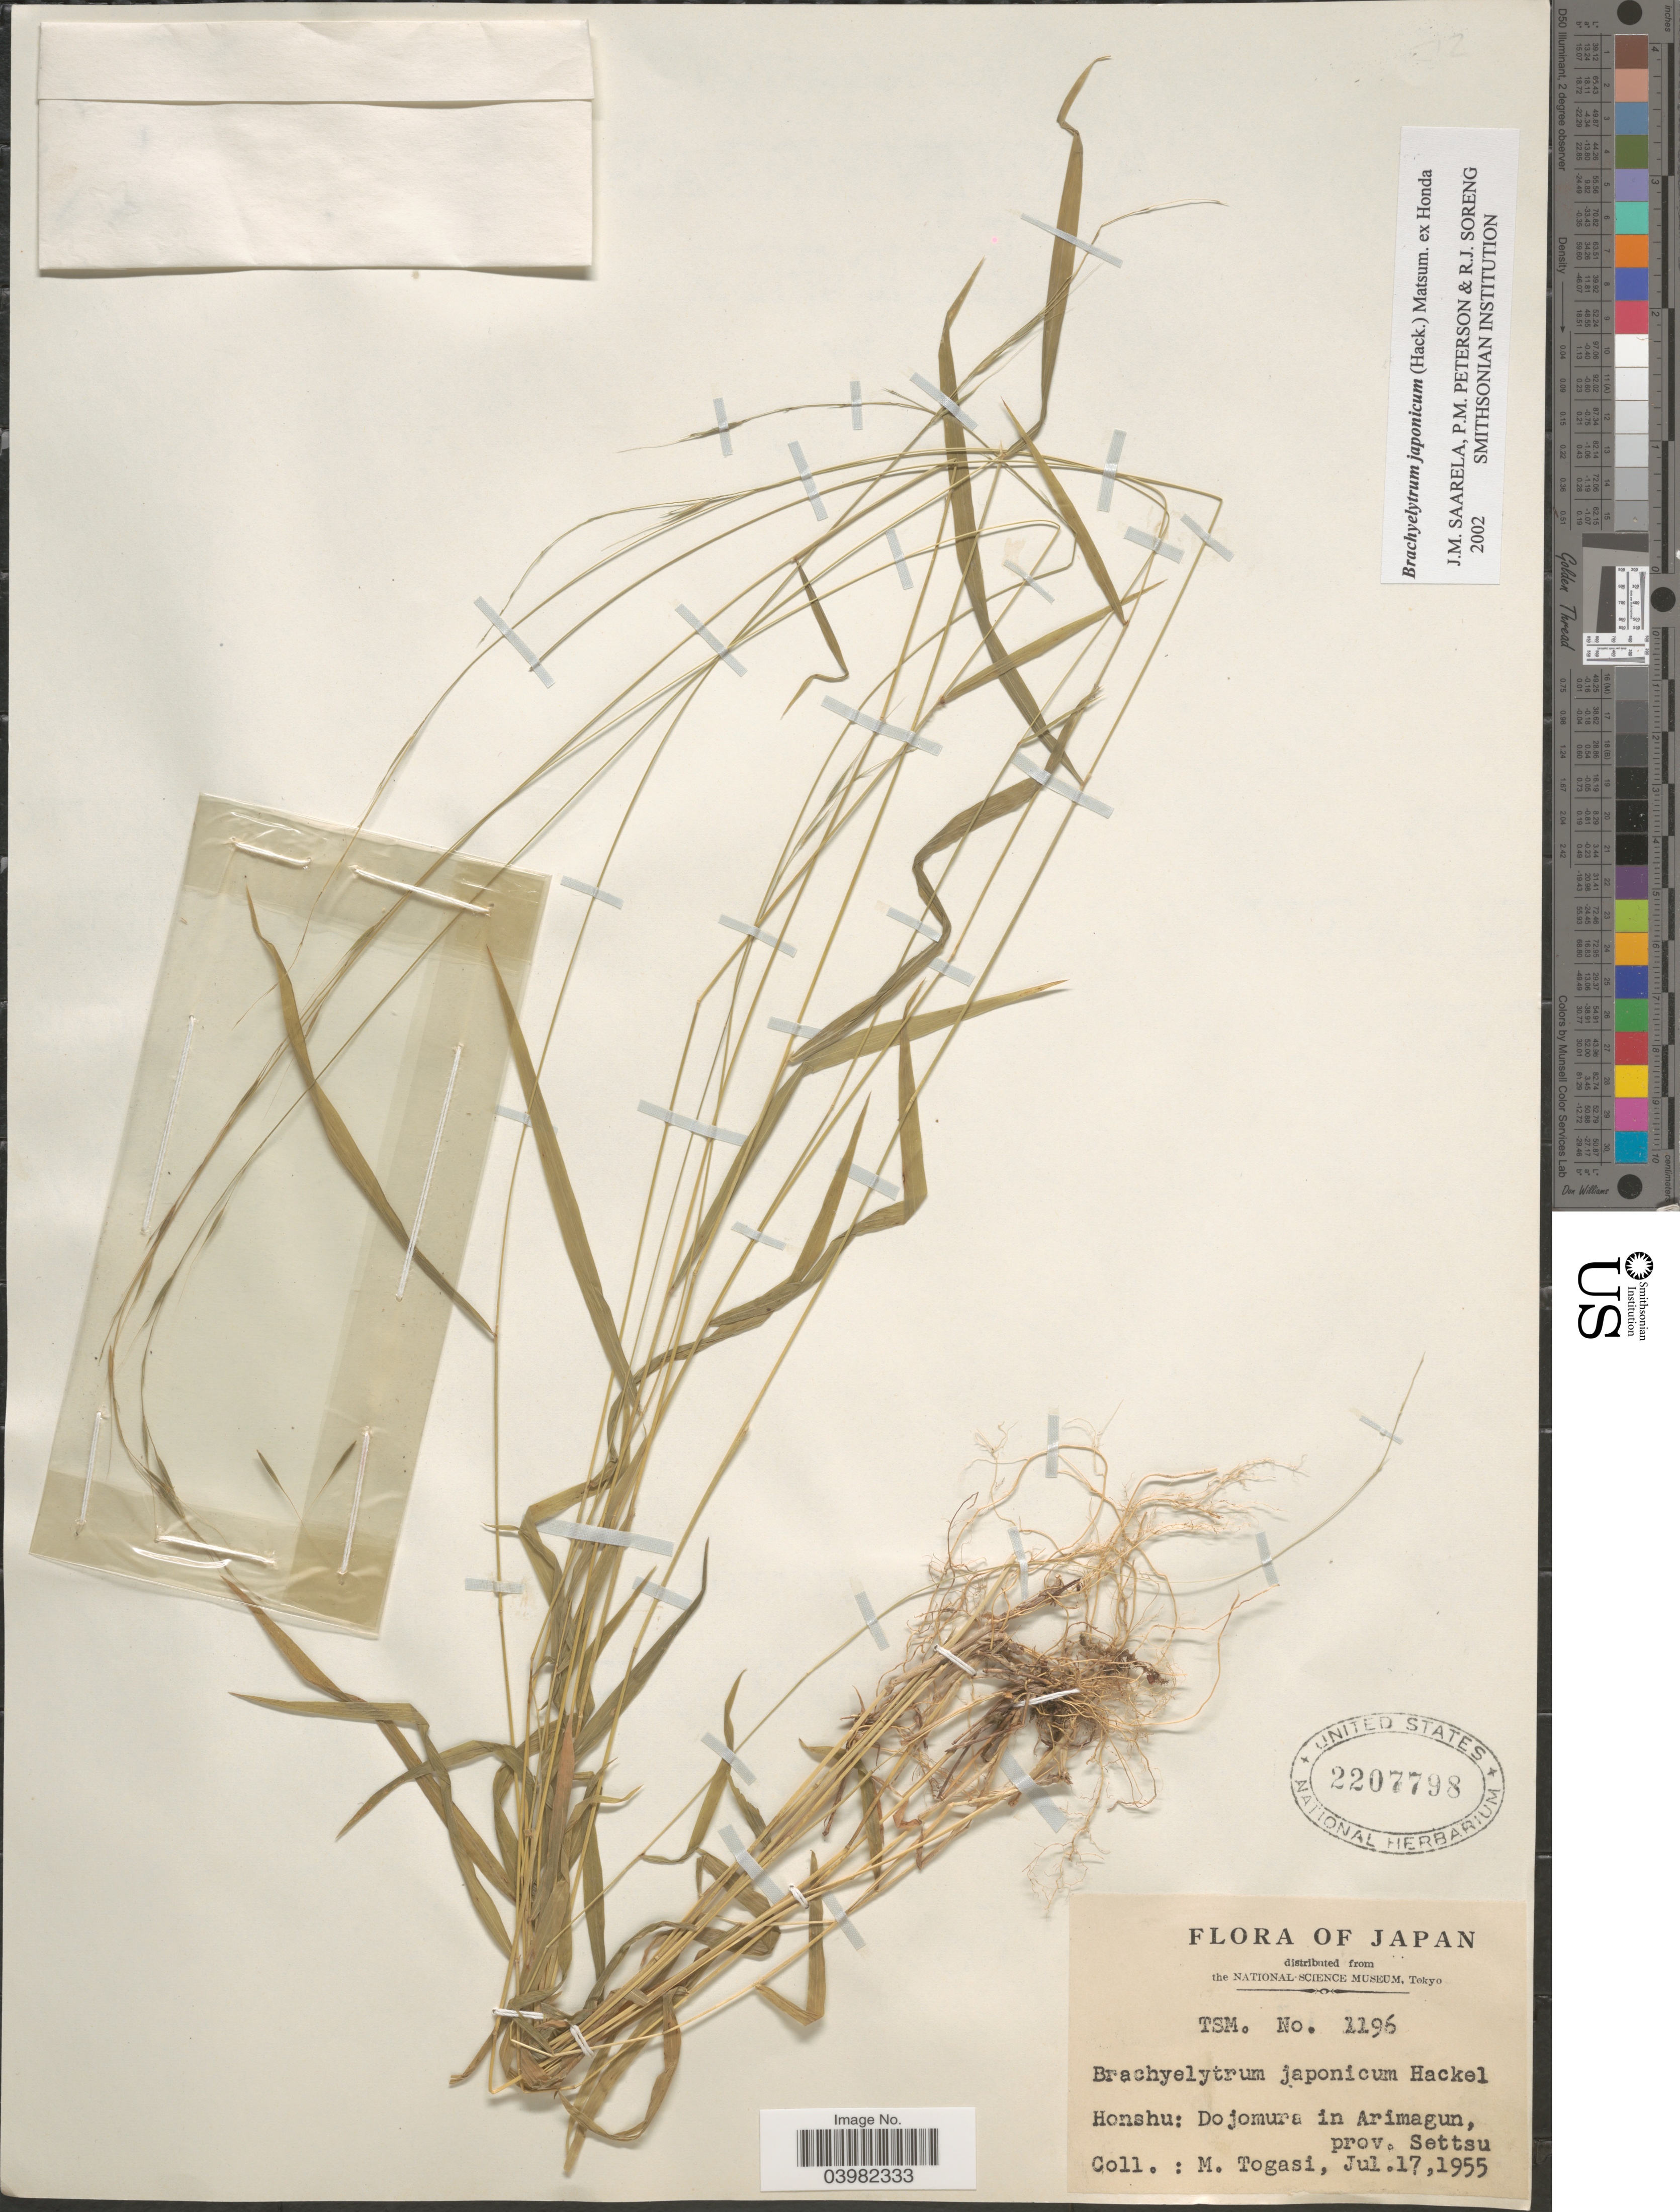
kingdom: Plantae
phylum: Tracheophyta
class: Liliopsida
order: Poales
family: Poaceae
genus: Brachyelytrum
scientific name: Brachyelytrum japonicum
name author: (Hack.) Matsum. ex Honda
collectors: M. Togasi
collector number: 1196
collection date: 1955-07-17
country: Japan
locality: Honshu: Dojomura in Arimagun, prov. Settsu.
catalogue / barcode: US 2207798